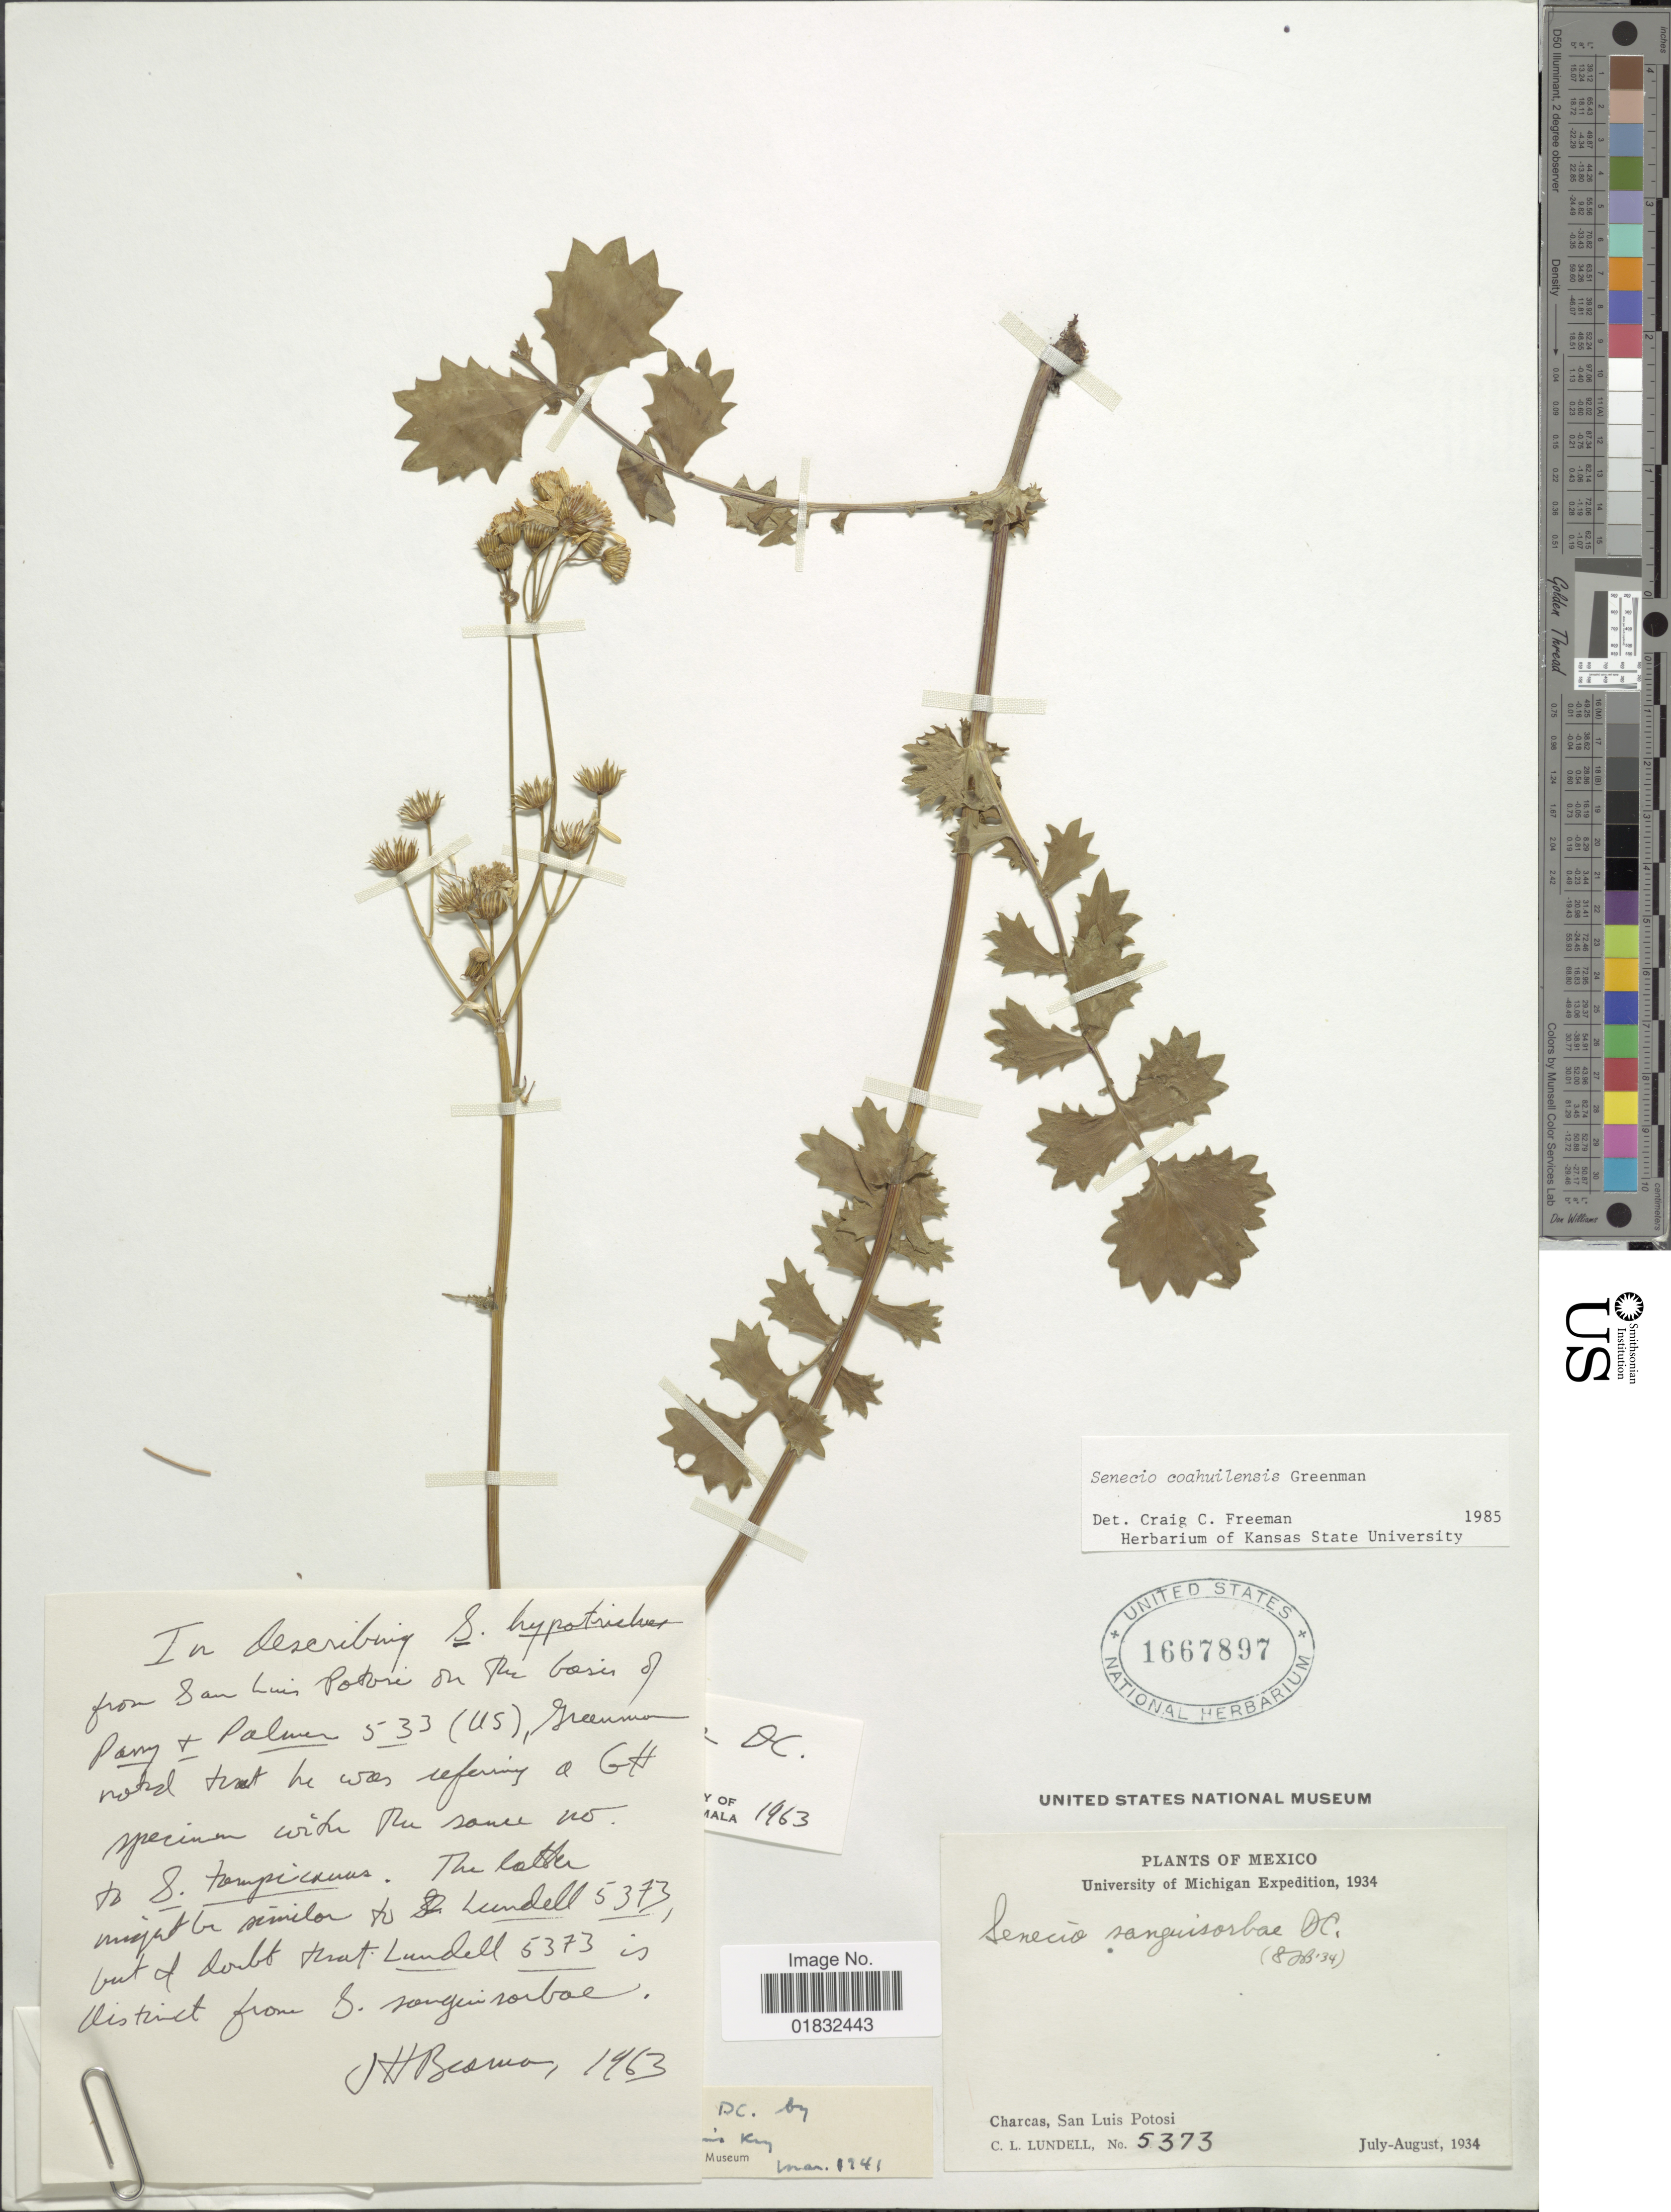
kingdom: Plantae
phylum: Tracheophyta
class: Magnoliopsida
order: Asterales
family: Asteraceae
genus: Packera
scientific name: Packera coahuilensis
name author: (Greenm.) C. Jeffrey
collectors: C. L. Lundell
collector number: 5373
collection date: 1934-07/1934-08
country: Mexico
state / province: San Luis Potosí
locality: Charcas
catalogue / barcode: US 1667897